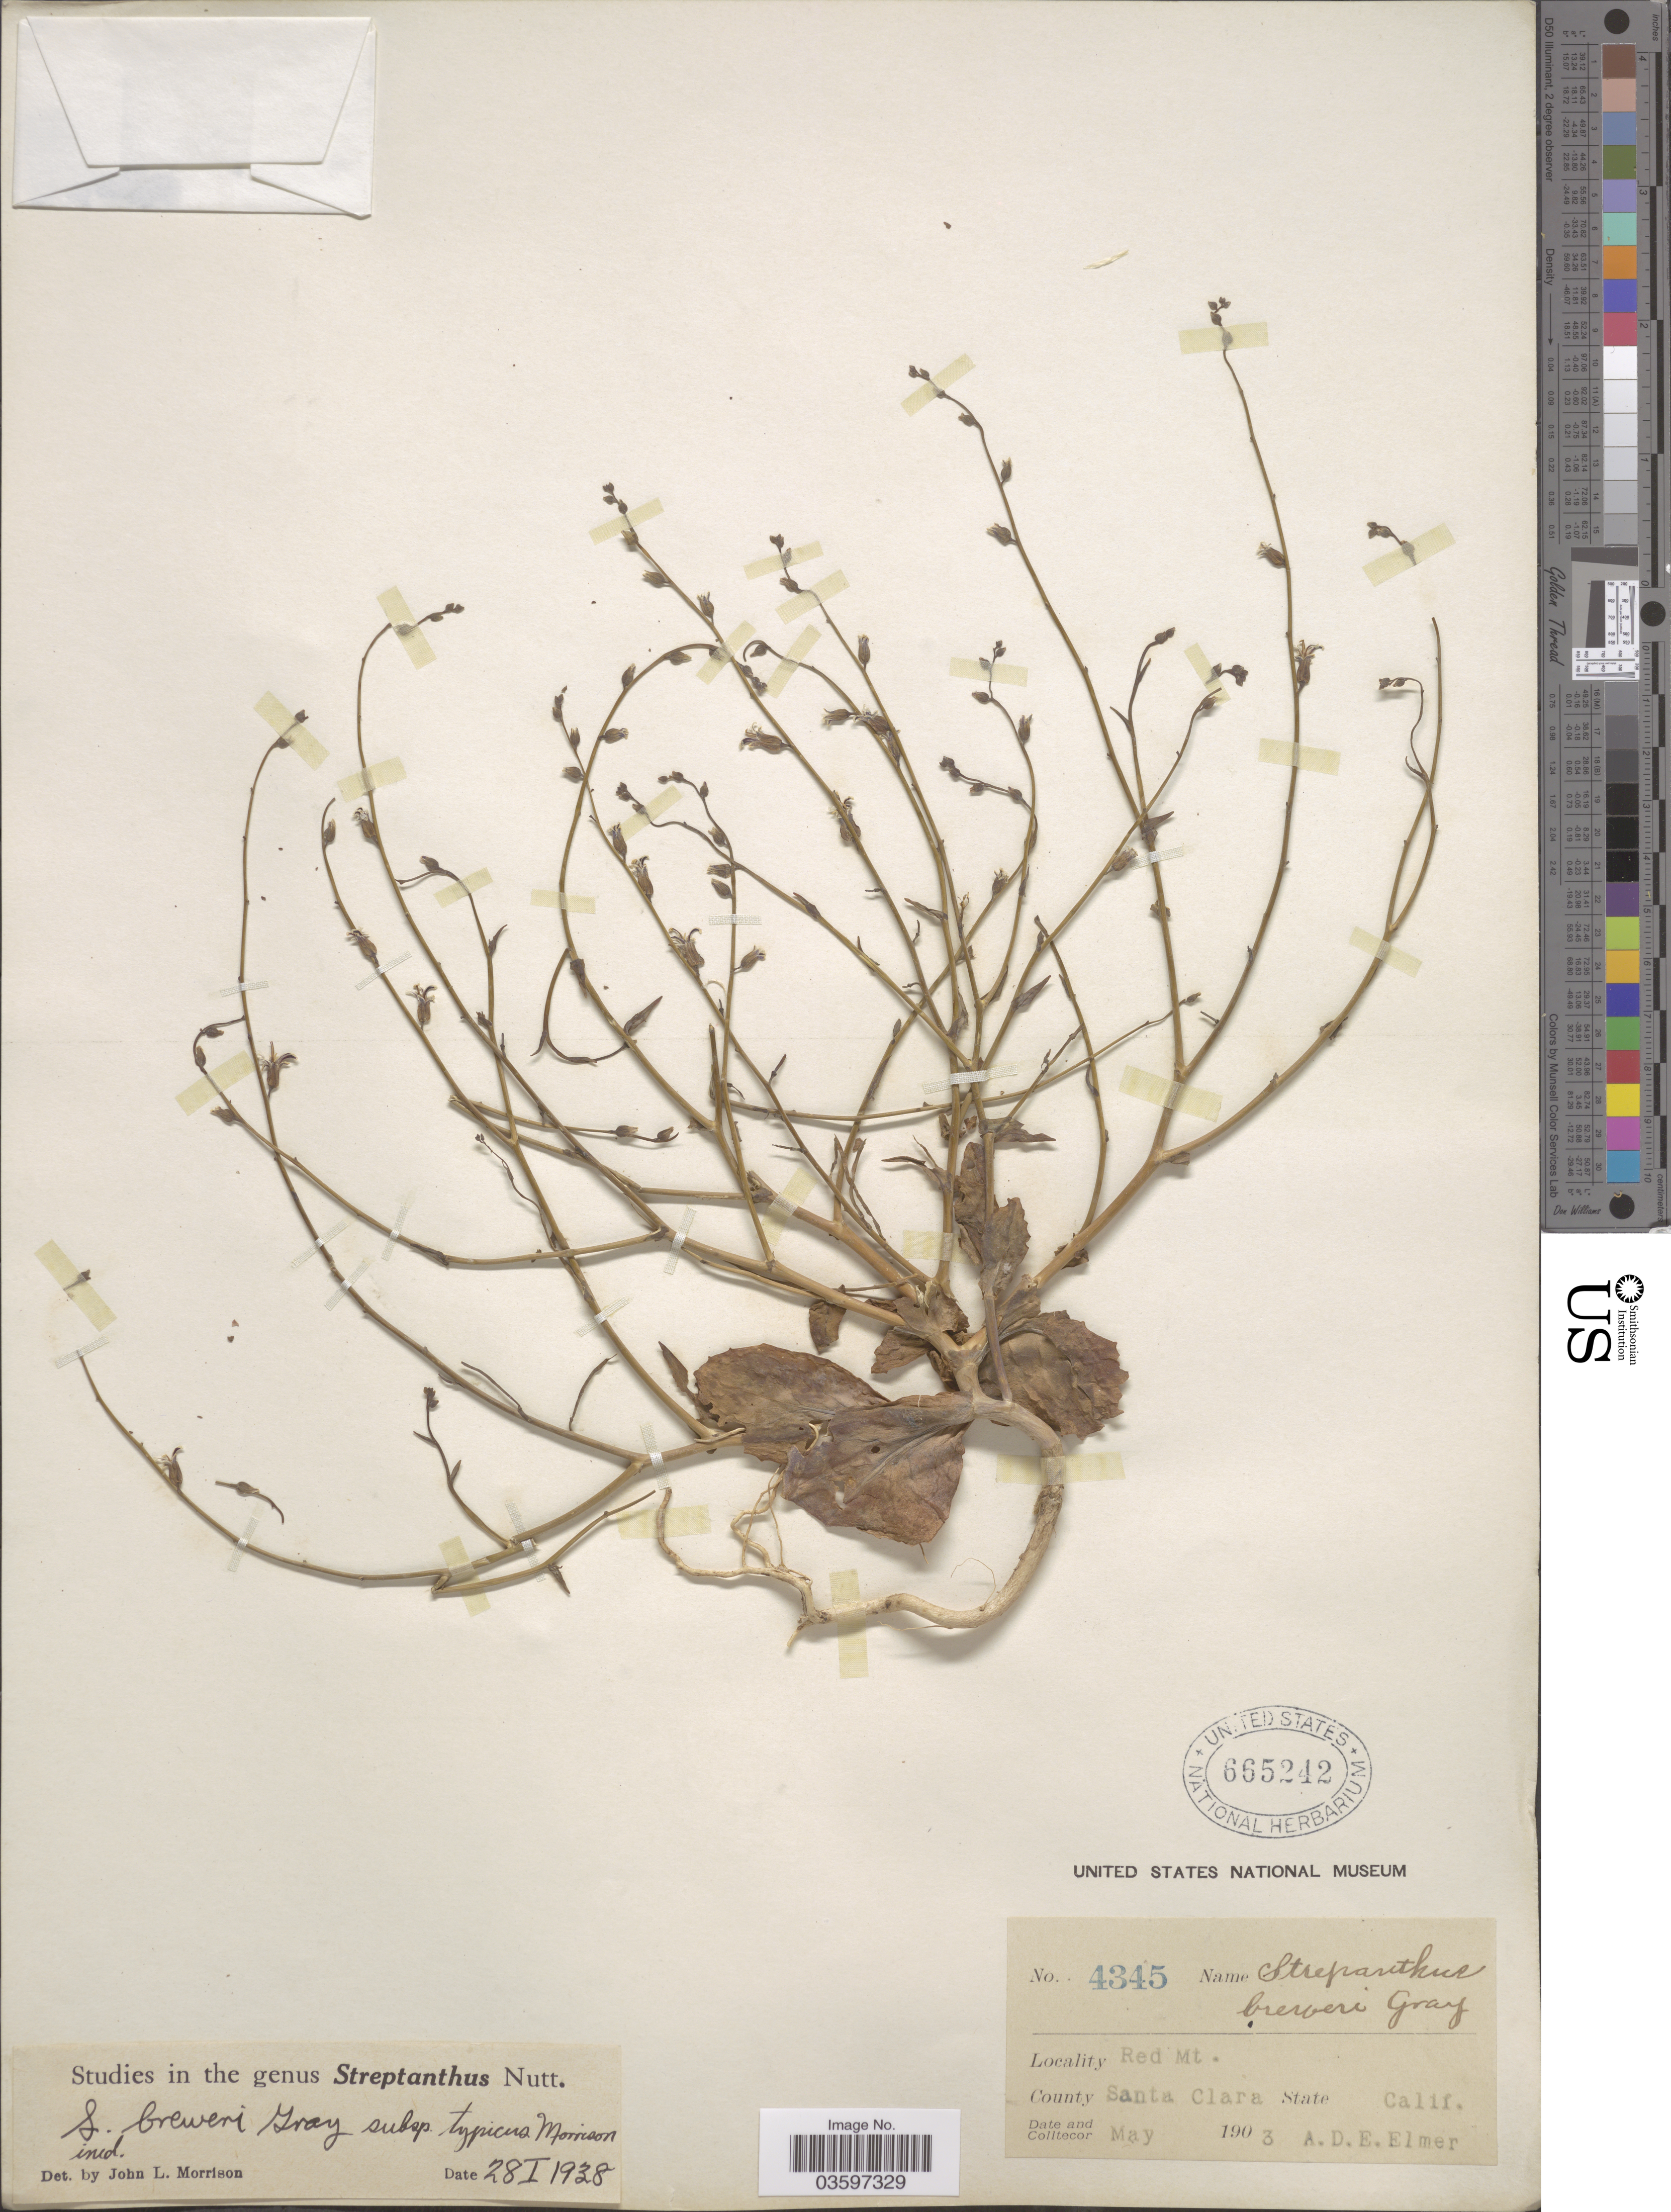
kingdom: Plantae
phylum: Tracheophyta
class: Magnoliopsida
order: Brassicales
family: Brassicaceae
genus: Streptanthus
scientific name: Streptanthus breweri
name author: A. Gray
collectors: A. D. E. Elmer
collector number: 4345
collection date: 1903-05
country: United States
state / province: California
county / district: Santa Clara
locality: Red Mt. County Santa Clara.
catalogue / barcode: US 665242